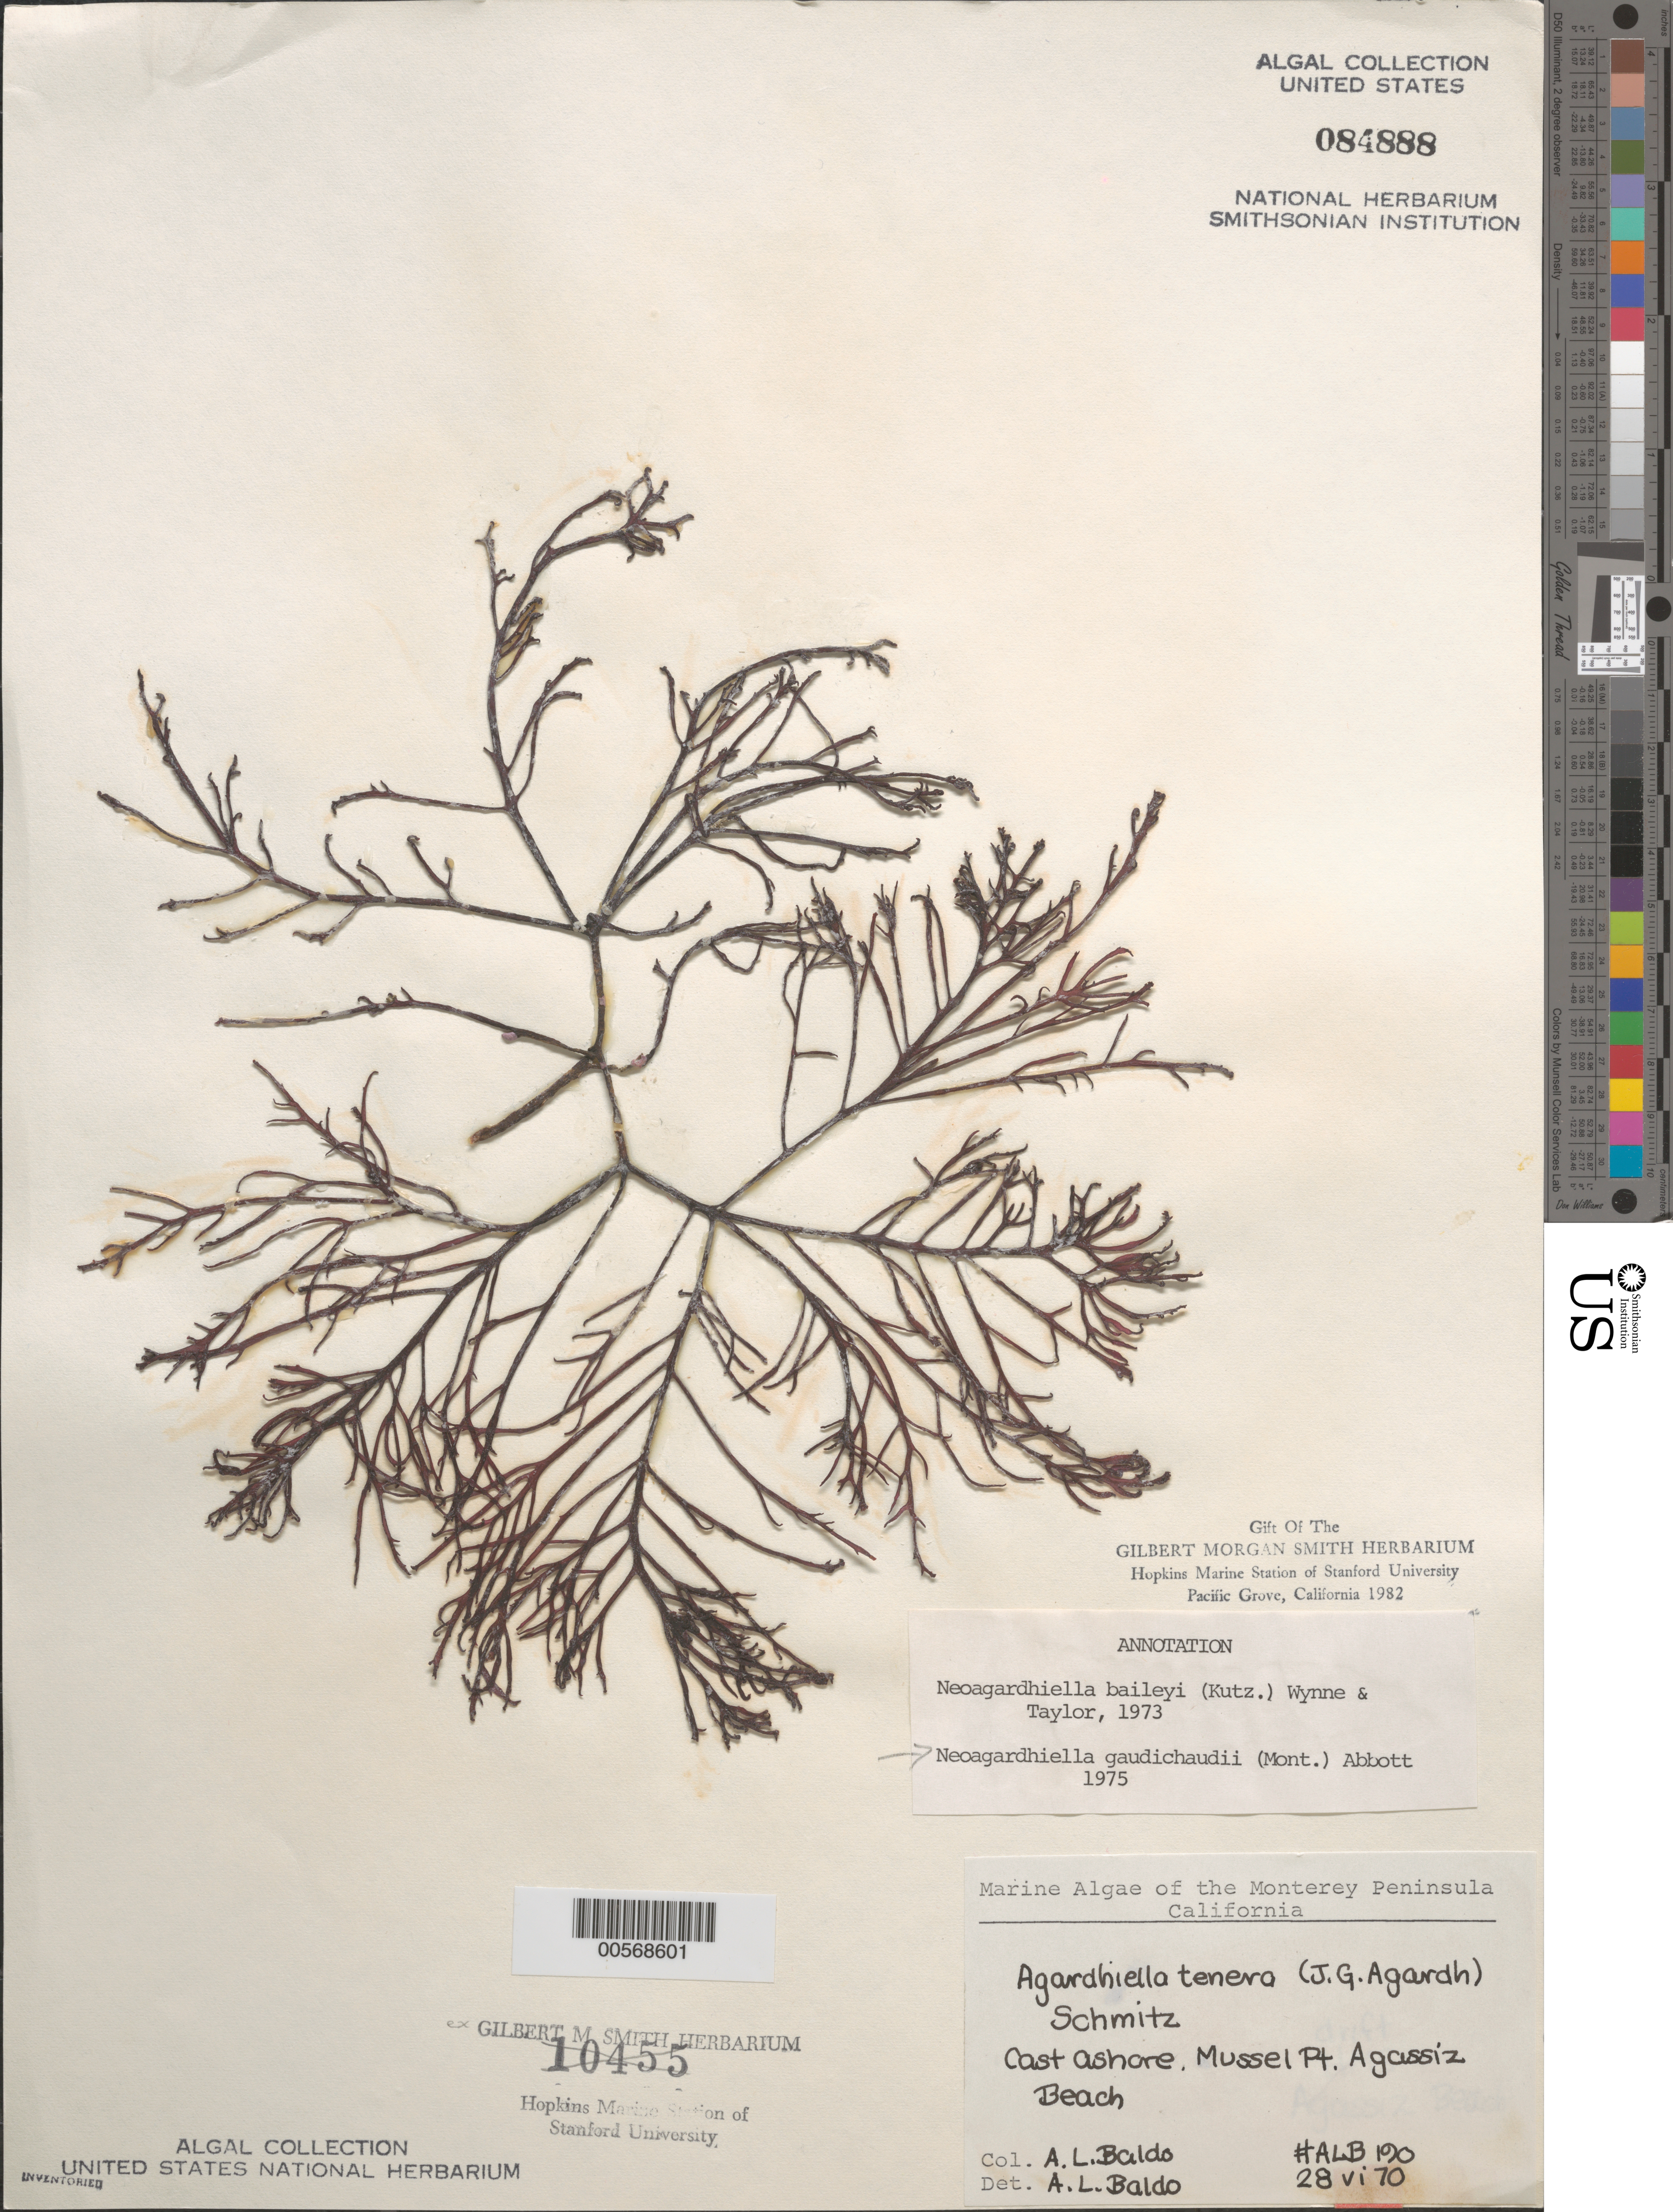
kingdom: Plantae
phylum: Rhodophyta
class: Florideophyceae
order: Gigartinales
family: Solieriaceae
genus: Sarcodiotheca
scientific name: Sarcodiotheca gaudichaudii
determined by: Algae name updating Project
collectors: A. Baldo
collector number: ALB 190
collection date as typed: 28 Jun 1970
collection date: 1970-06-28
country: United States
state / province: California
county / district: Monterey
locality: Mussel Point, Agassiz Beach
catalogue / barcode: US 84888